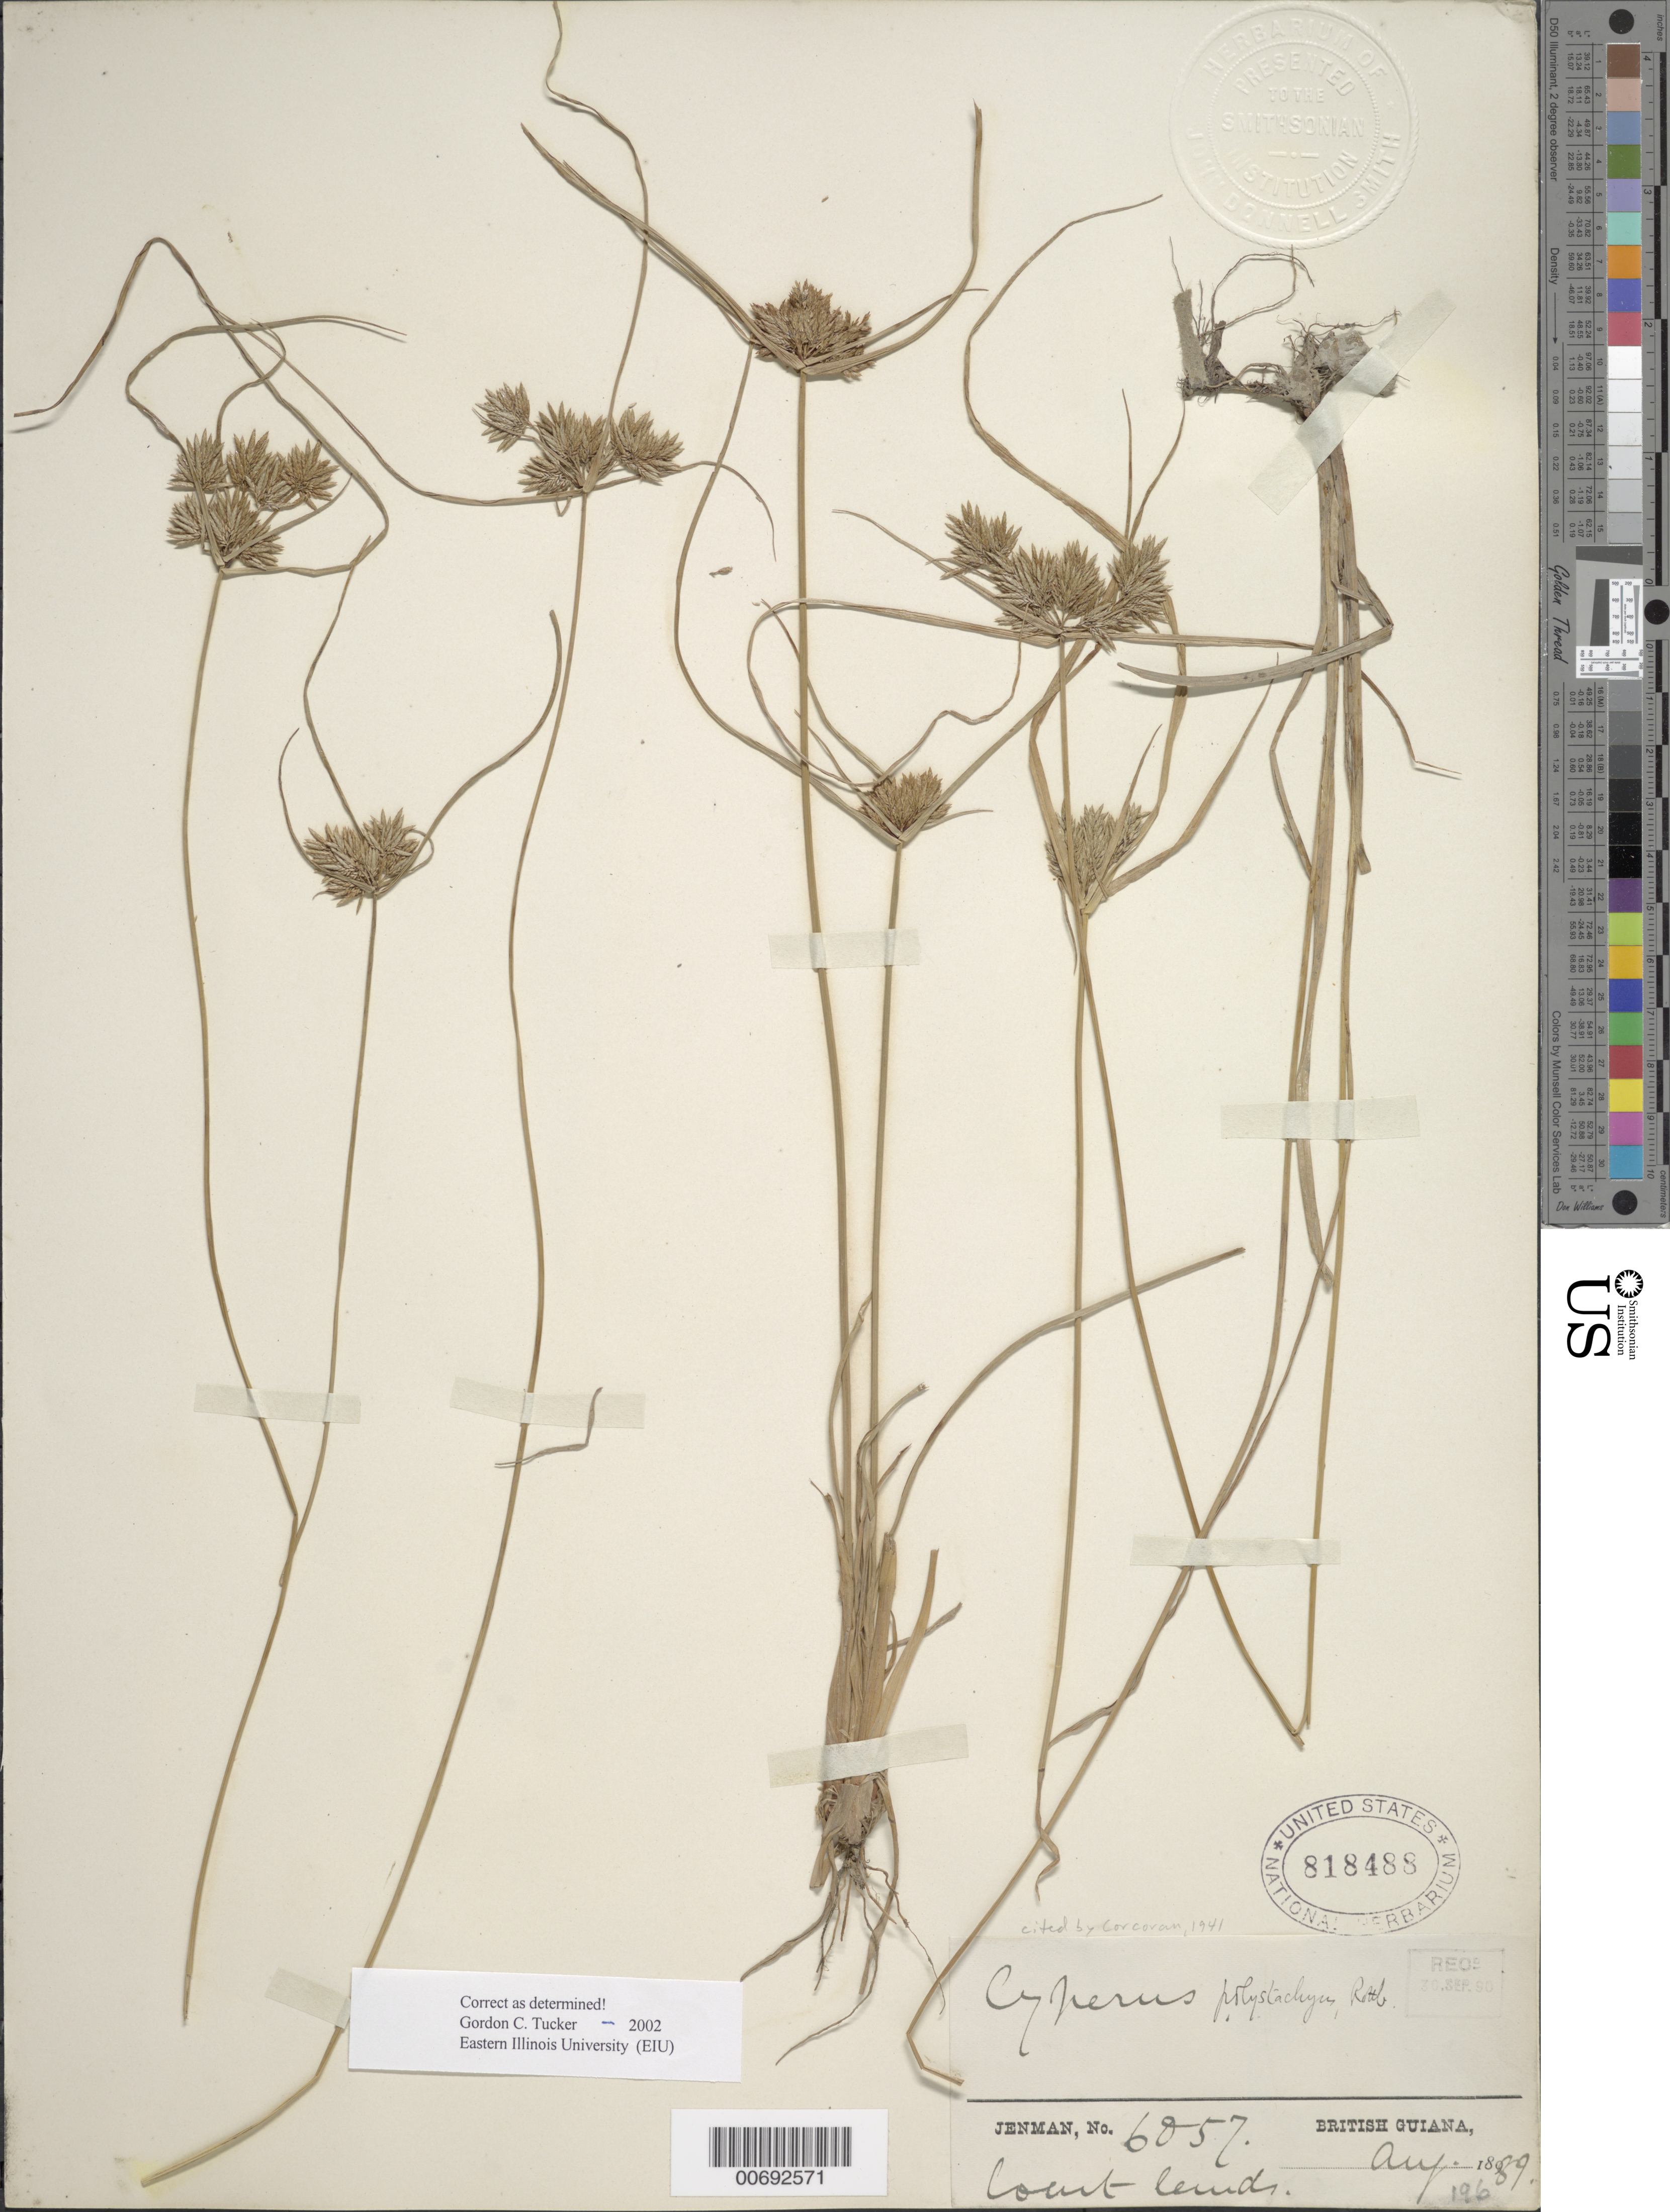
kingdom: Plantae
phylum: Tracheophyta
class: Liliopsida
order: Poales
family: Cyperaceae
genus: Cyperus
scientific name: Cyperus polystachyos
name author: Rottb.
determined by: Tucker, G. C.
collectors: G. S. Jenman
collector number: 6057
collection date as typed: August 1889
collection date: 1889-08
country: Guyana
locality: Coast lands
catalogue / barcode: US 818488